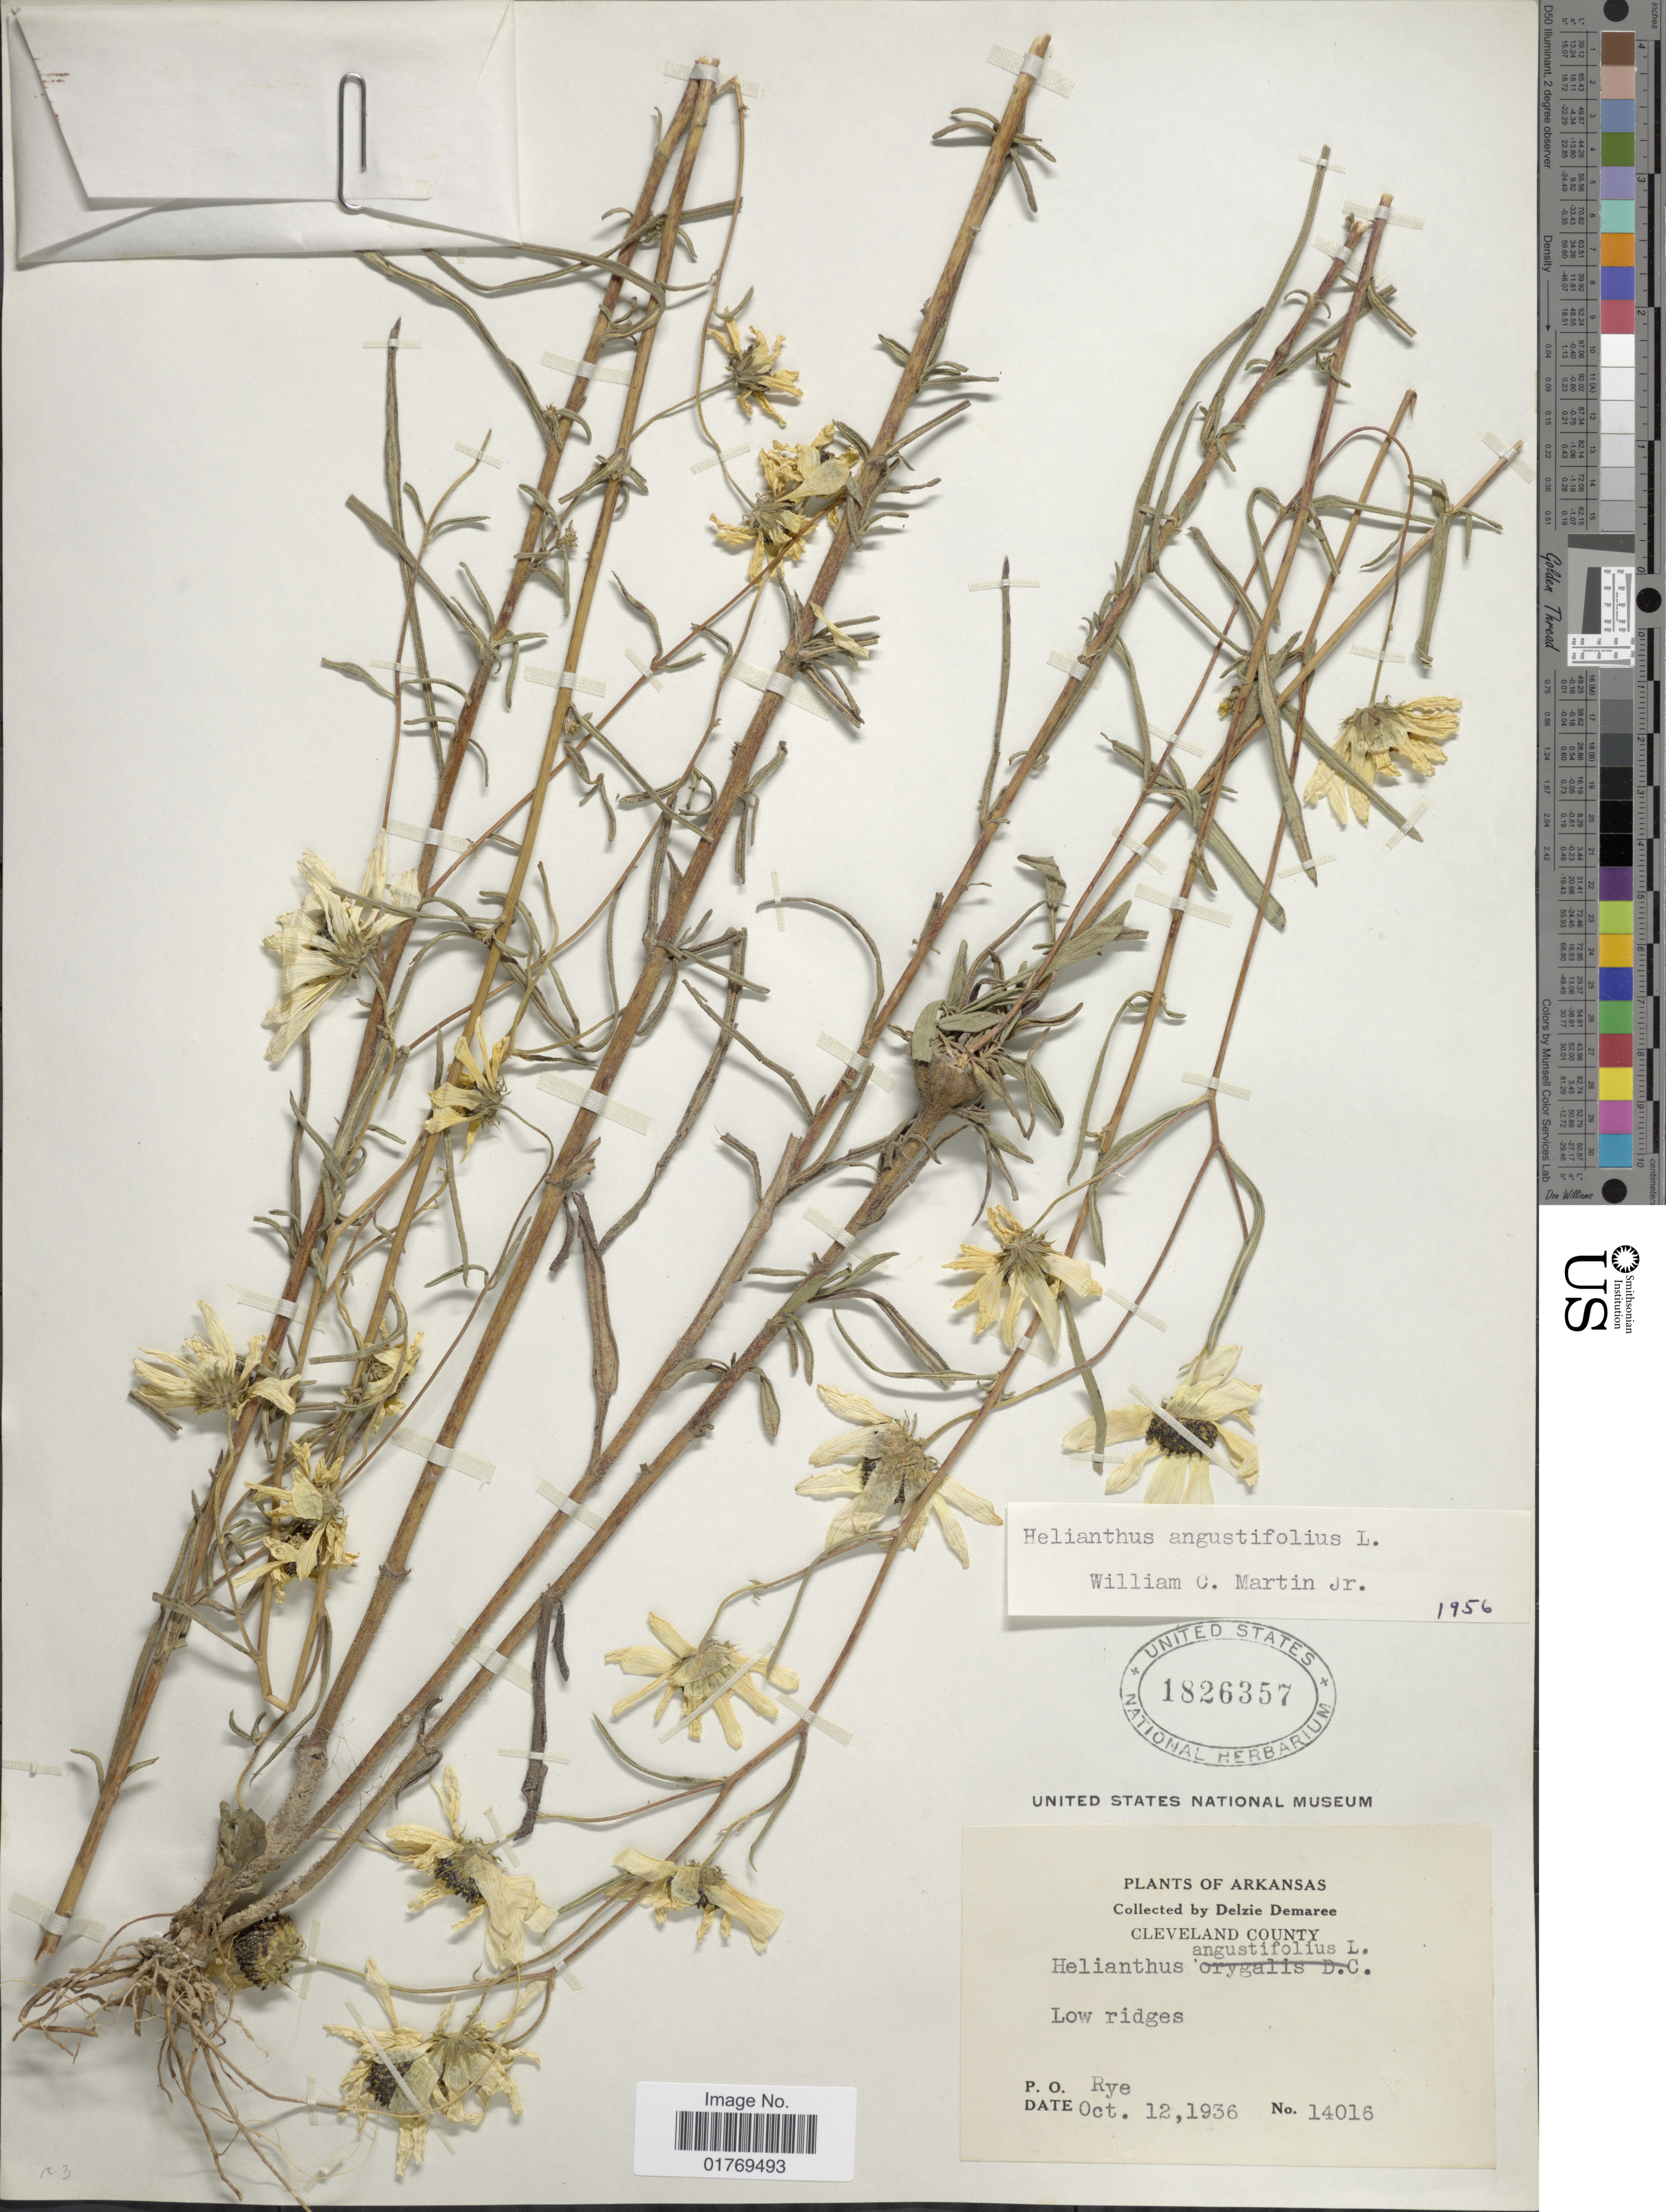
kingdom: Plantae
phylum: Tracheophyta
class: Magnoliopsida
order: Asterales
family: Asteraceae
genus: Helianthus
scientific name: Helianthus angustifolius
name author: L.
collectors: D. Demaree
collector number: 14016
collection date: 1936-10-12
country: United States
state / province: Arkansas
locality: Cleveland County. Low ridges. P.O. Rye.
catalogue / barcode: US 1826357